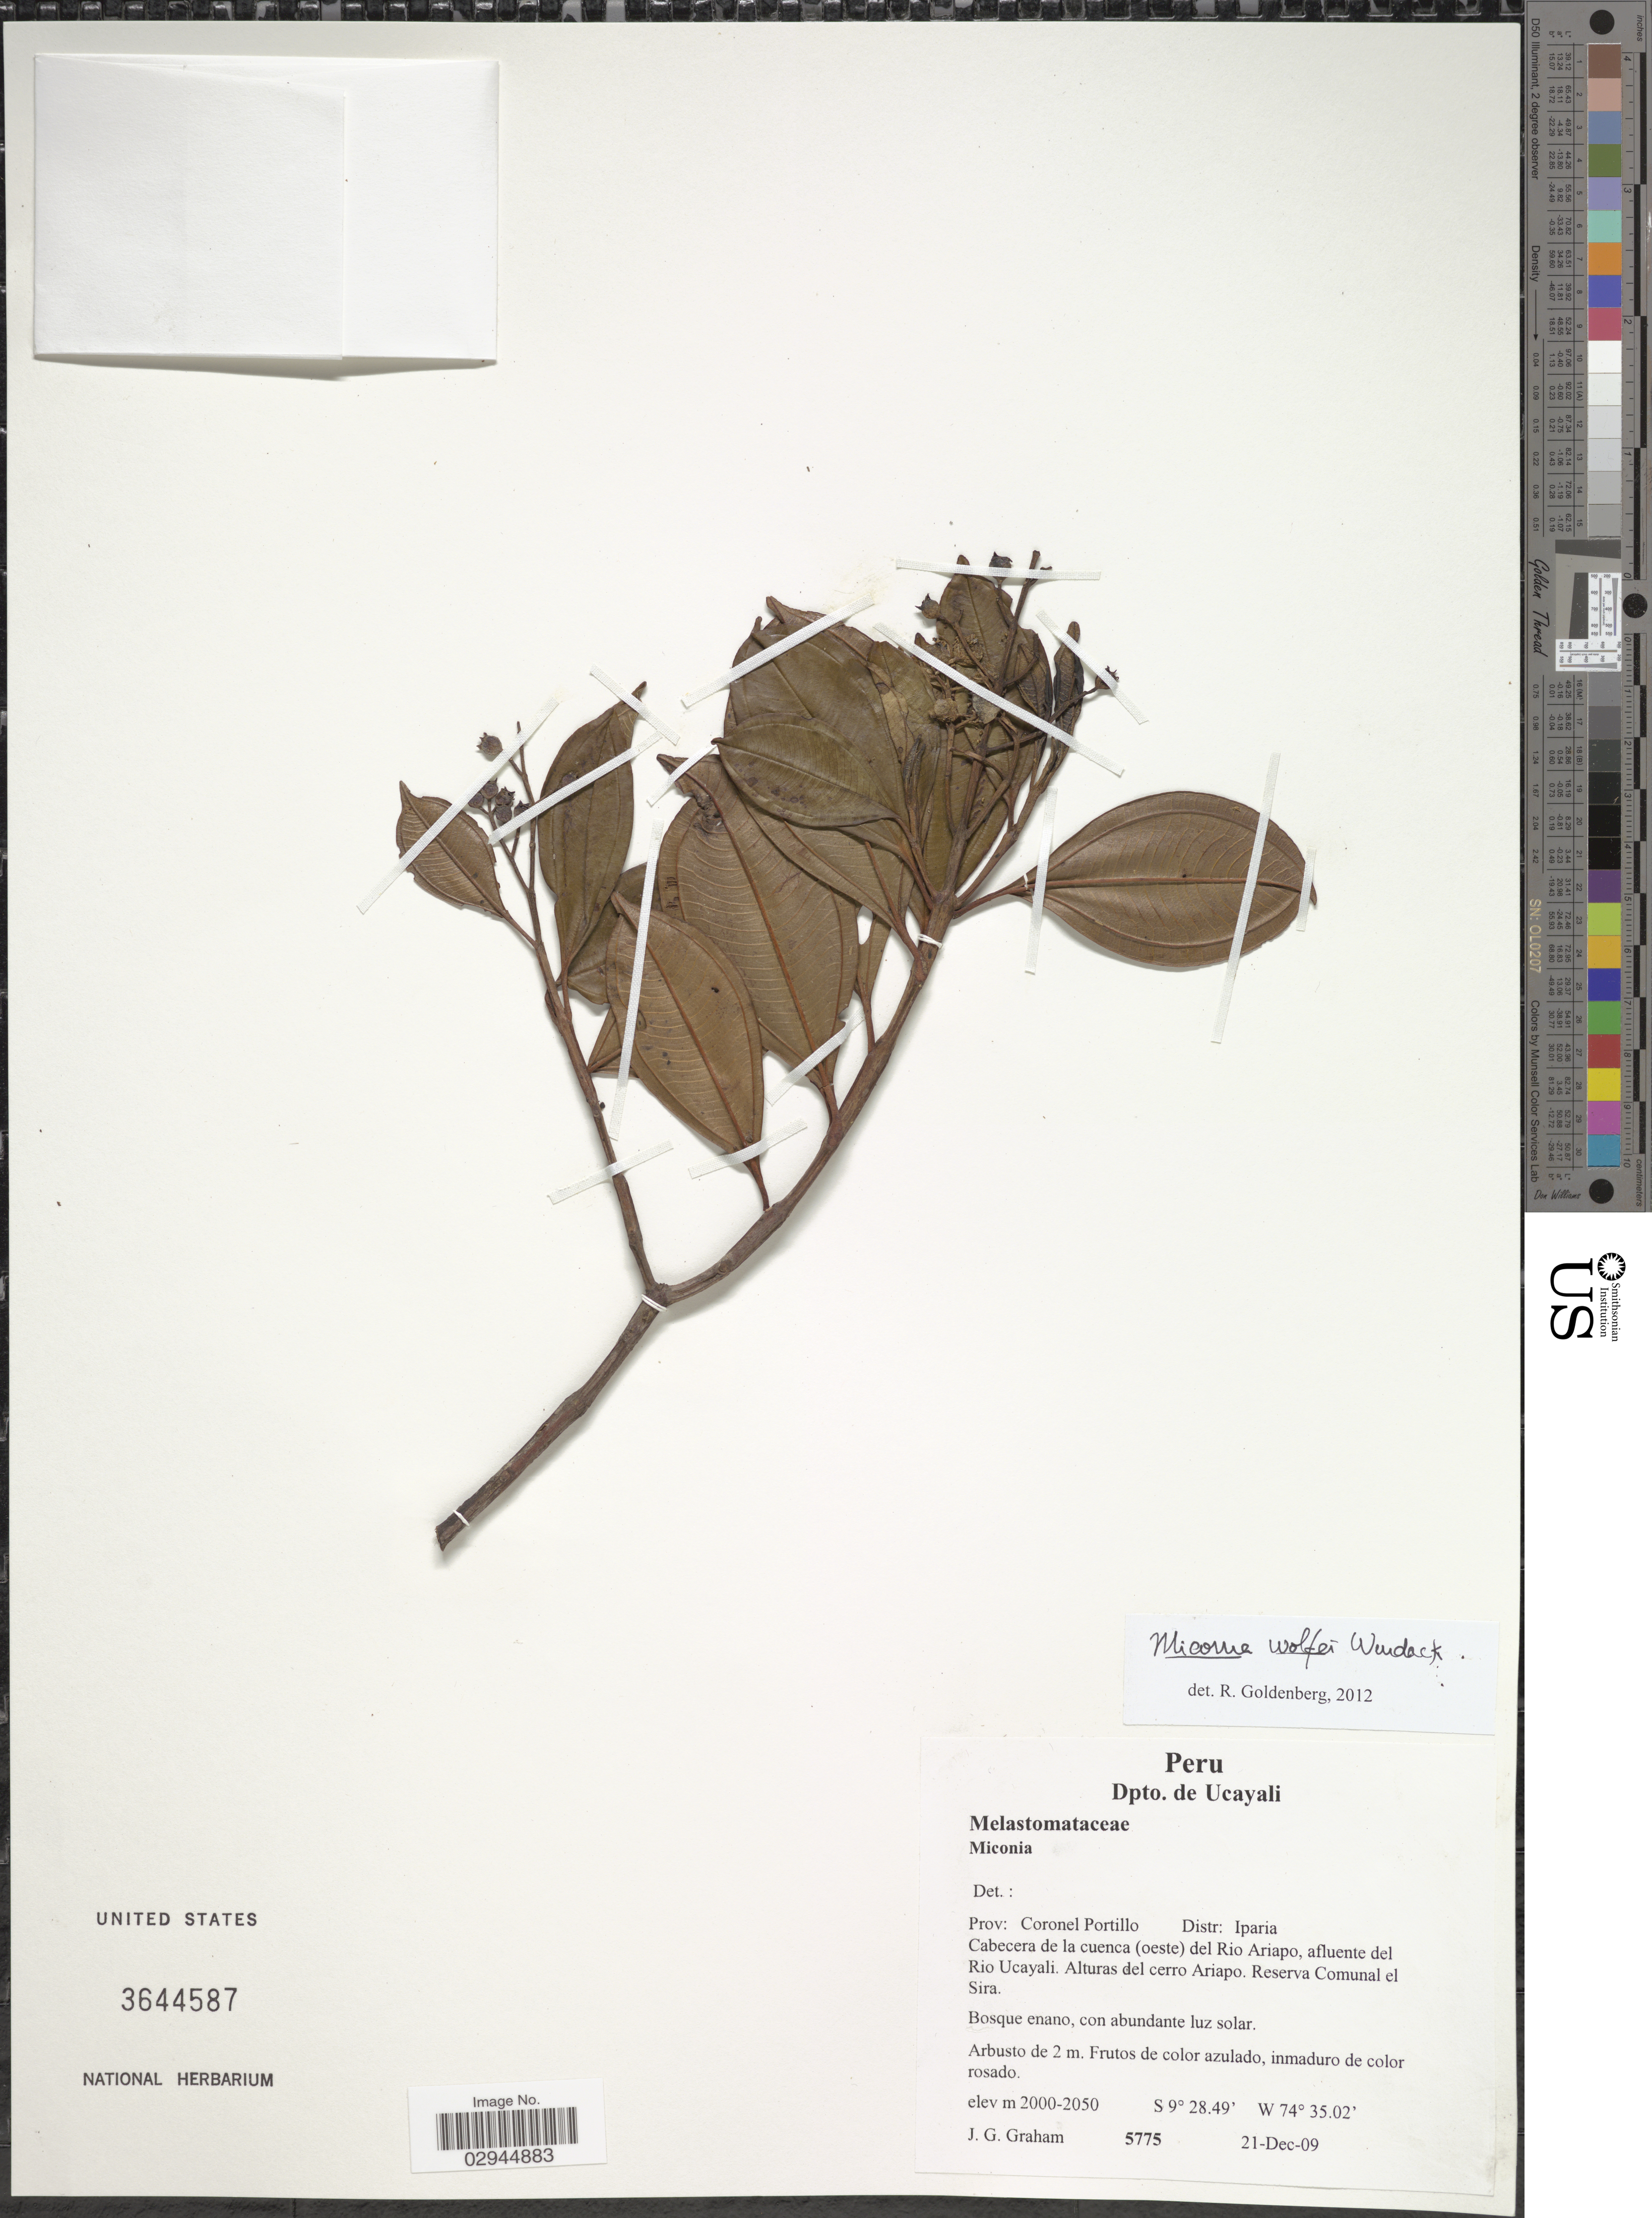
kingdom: Plantae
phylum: Tracheophyta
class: Magnoliopsida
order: Myrtales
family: Melastomataceae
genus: Miconia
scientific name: Miconia wolfei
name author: Wurdack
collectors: J. Graham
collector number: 5775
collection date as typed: Transcribed d/m/y: 21/12/9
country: Peru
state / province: Ucayali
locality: Dpto. de Ucayali. Prov: Coronel Portillo Distr: Iparia Cabecera de la cuenca (oeste) del Rio Ariapo, afluente del Rio Ucayali. Alturas del cerro Ariapo. Reserva Comunal el Sira.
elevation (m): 2000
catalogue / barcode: US 3644587